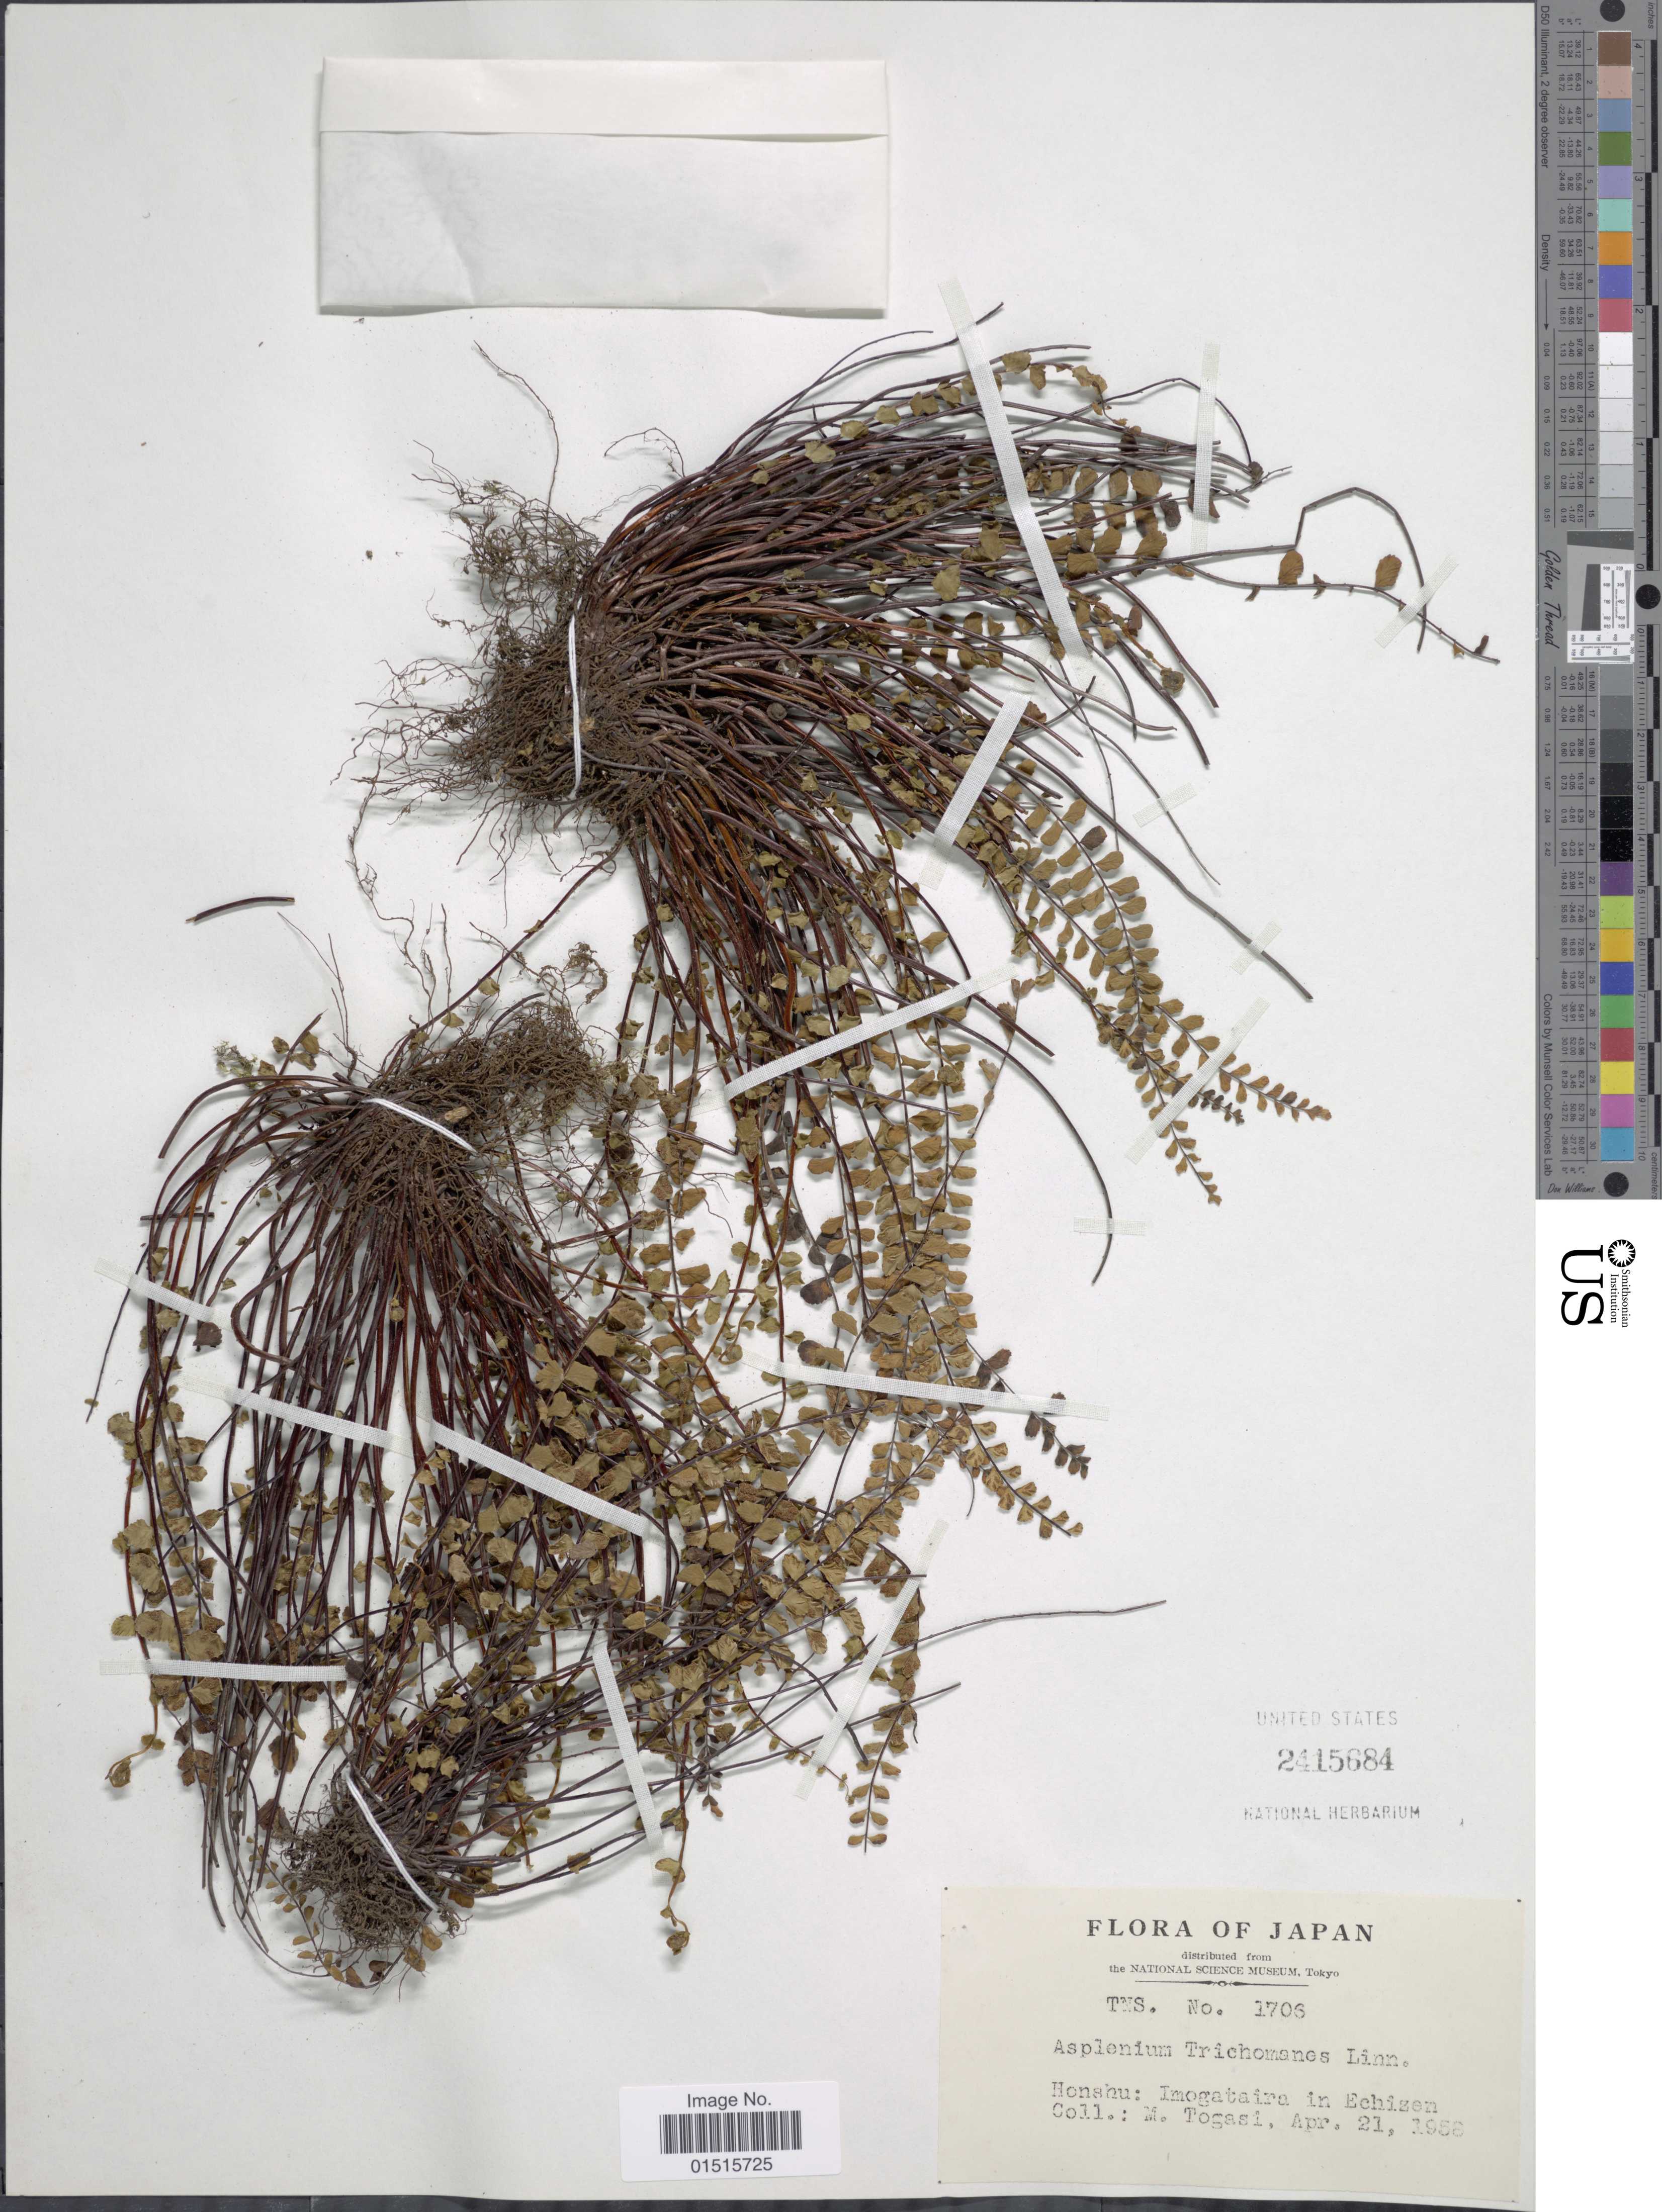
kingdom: Plantae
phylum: Tracheophyta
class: Polypodiopsida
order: Polypodiales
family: Aspleniaceae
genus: Asplenium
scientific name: Asplenium trichomanes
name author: L.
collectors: M. Togasi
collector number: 1706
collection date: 1958-04-21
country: Japan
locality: Honshu: Imogataira in Echizen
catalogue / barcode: US 2415684